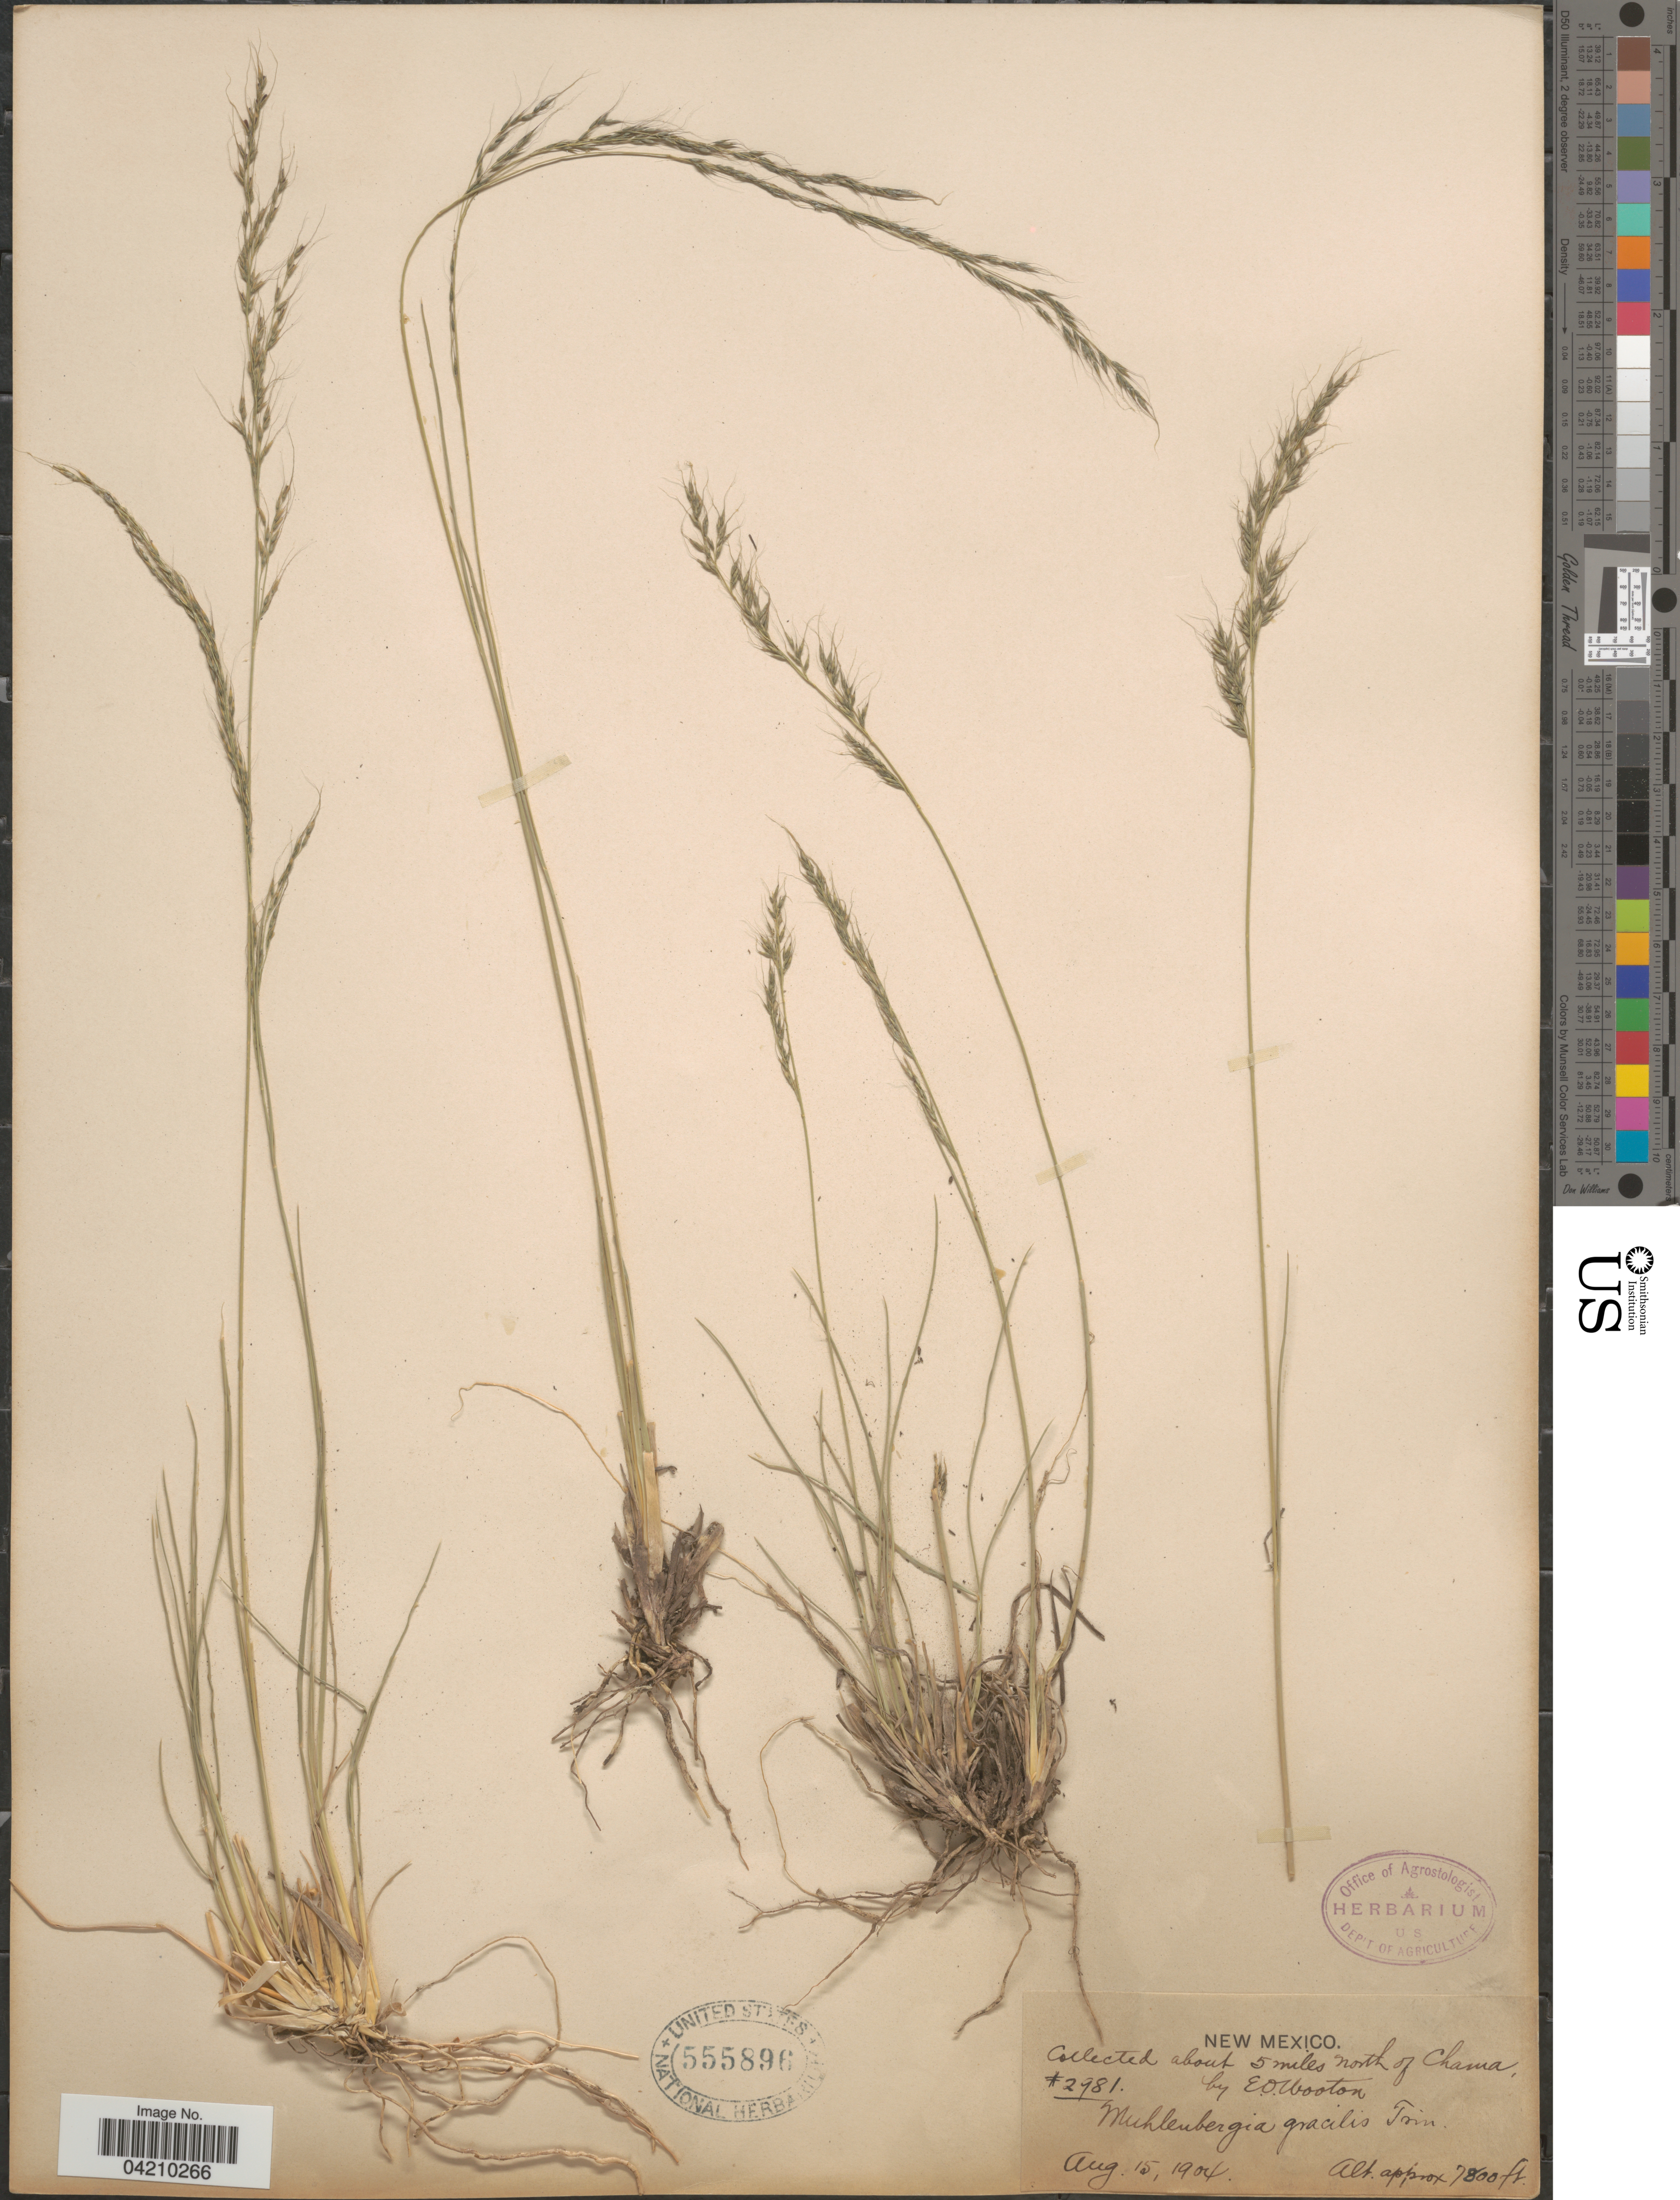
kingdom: Plantae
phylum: Tracheophyta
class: Liliopsida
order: Poales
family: Poaceae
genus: Muhlenbergia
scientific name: Muhlenbergia montana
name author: (Nutt.) Hitchc.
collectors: E. O. Wooton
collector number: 2981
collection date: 1904-08-15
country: United States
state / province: New Mexico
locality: About 5 miles north of Chama.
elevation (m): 2377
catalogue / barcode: US 555896